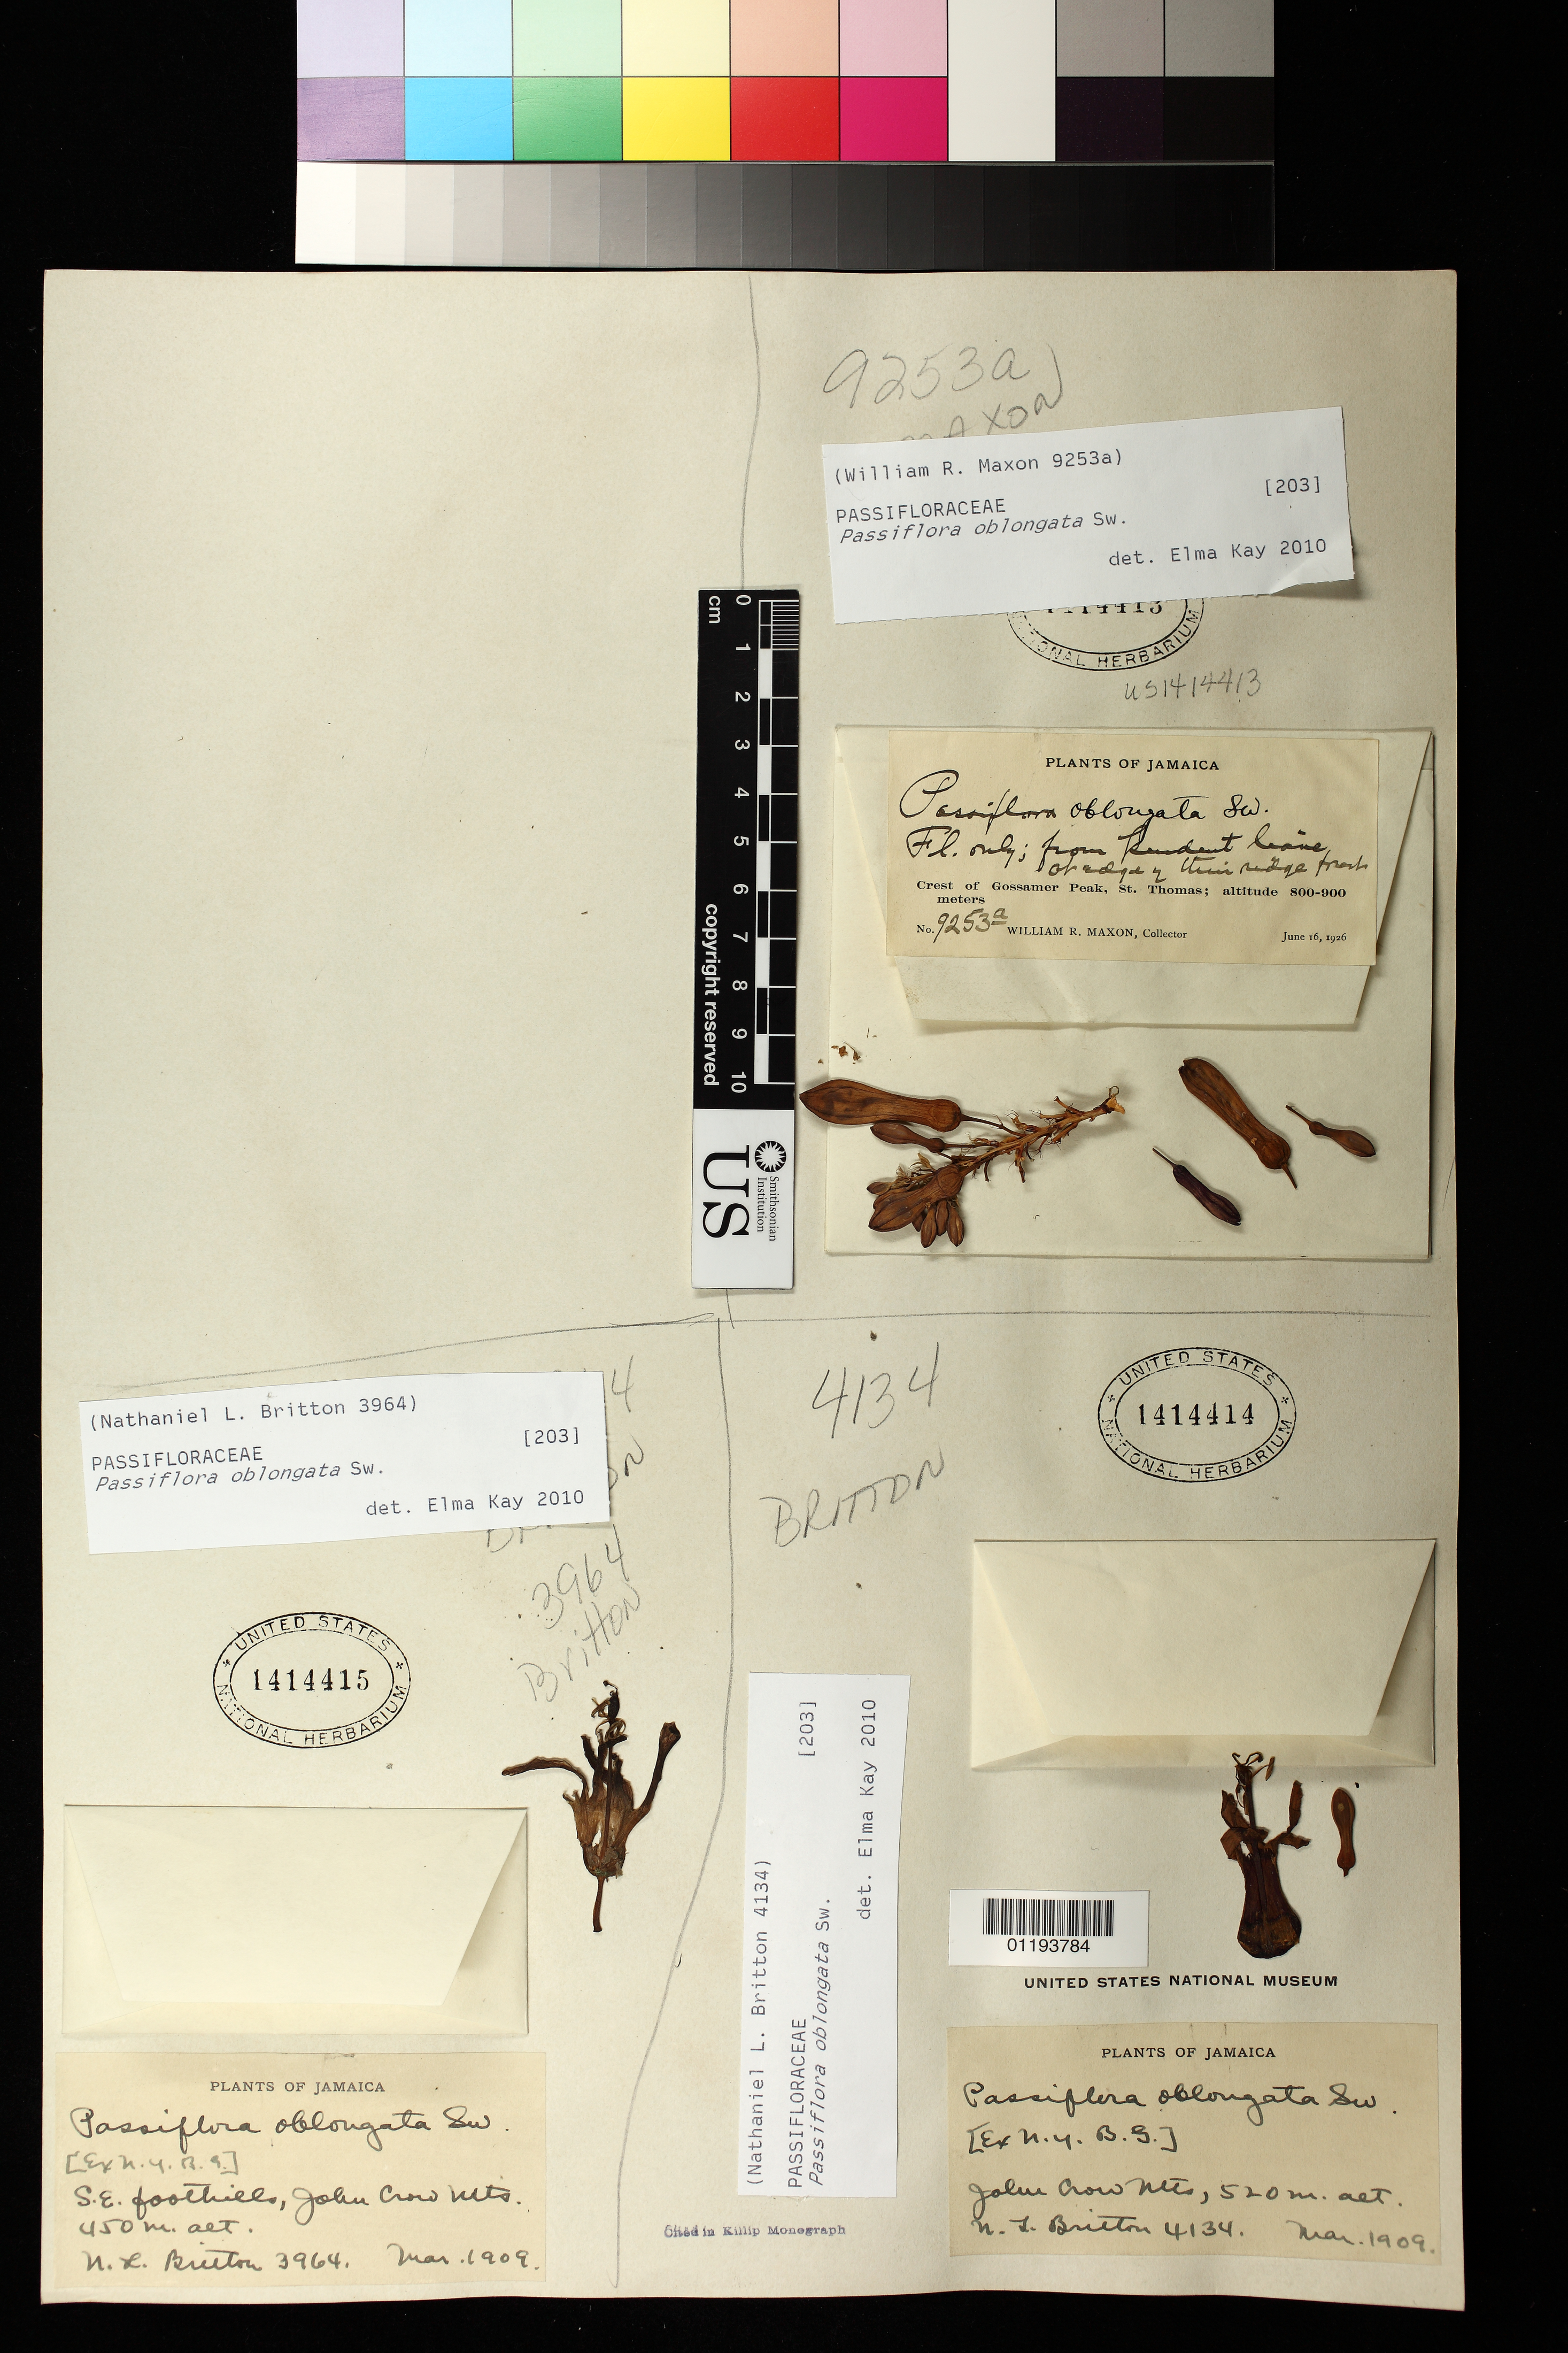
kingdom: Plantae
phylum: Tracheophyta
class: Magnoliopsida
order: Malpighiales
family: Passifloraceae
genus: Passiflora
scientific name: Passiflora oblongata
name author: Sw.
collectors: N. Britton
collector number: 4131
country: Jamaica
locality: John Crow Mts.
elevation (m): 520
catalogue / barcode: US 1414414-2